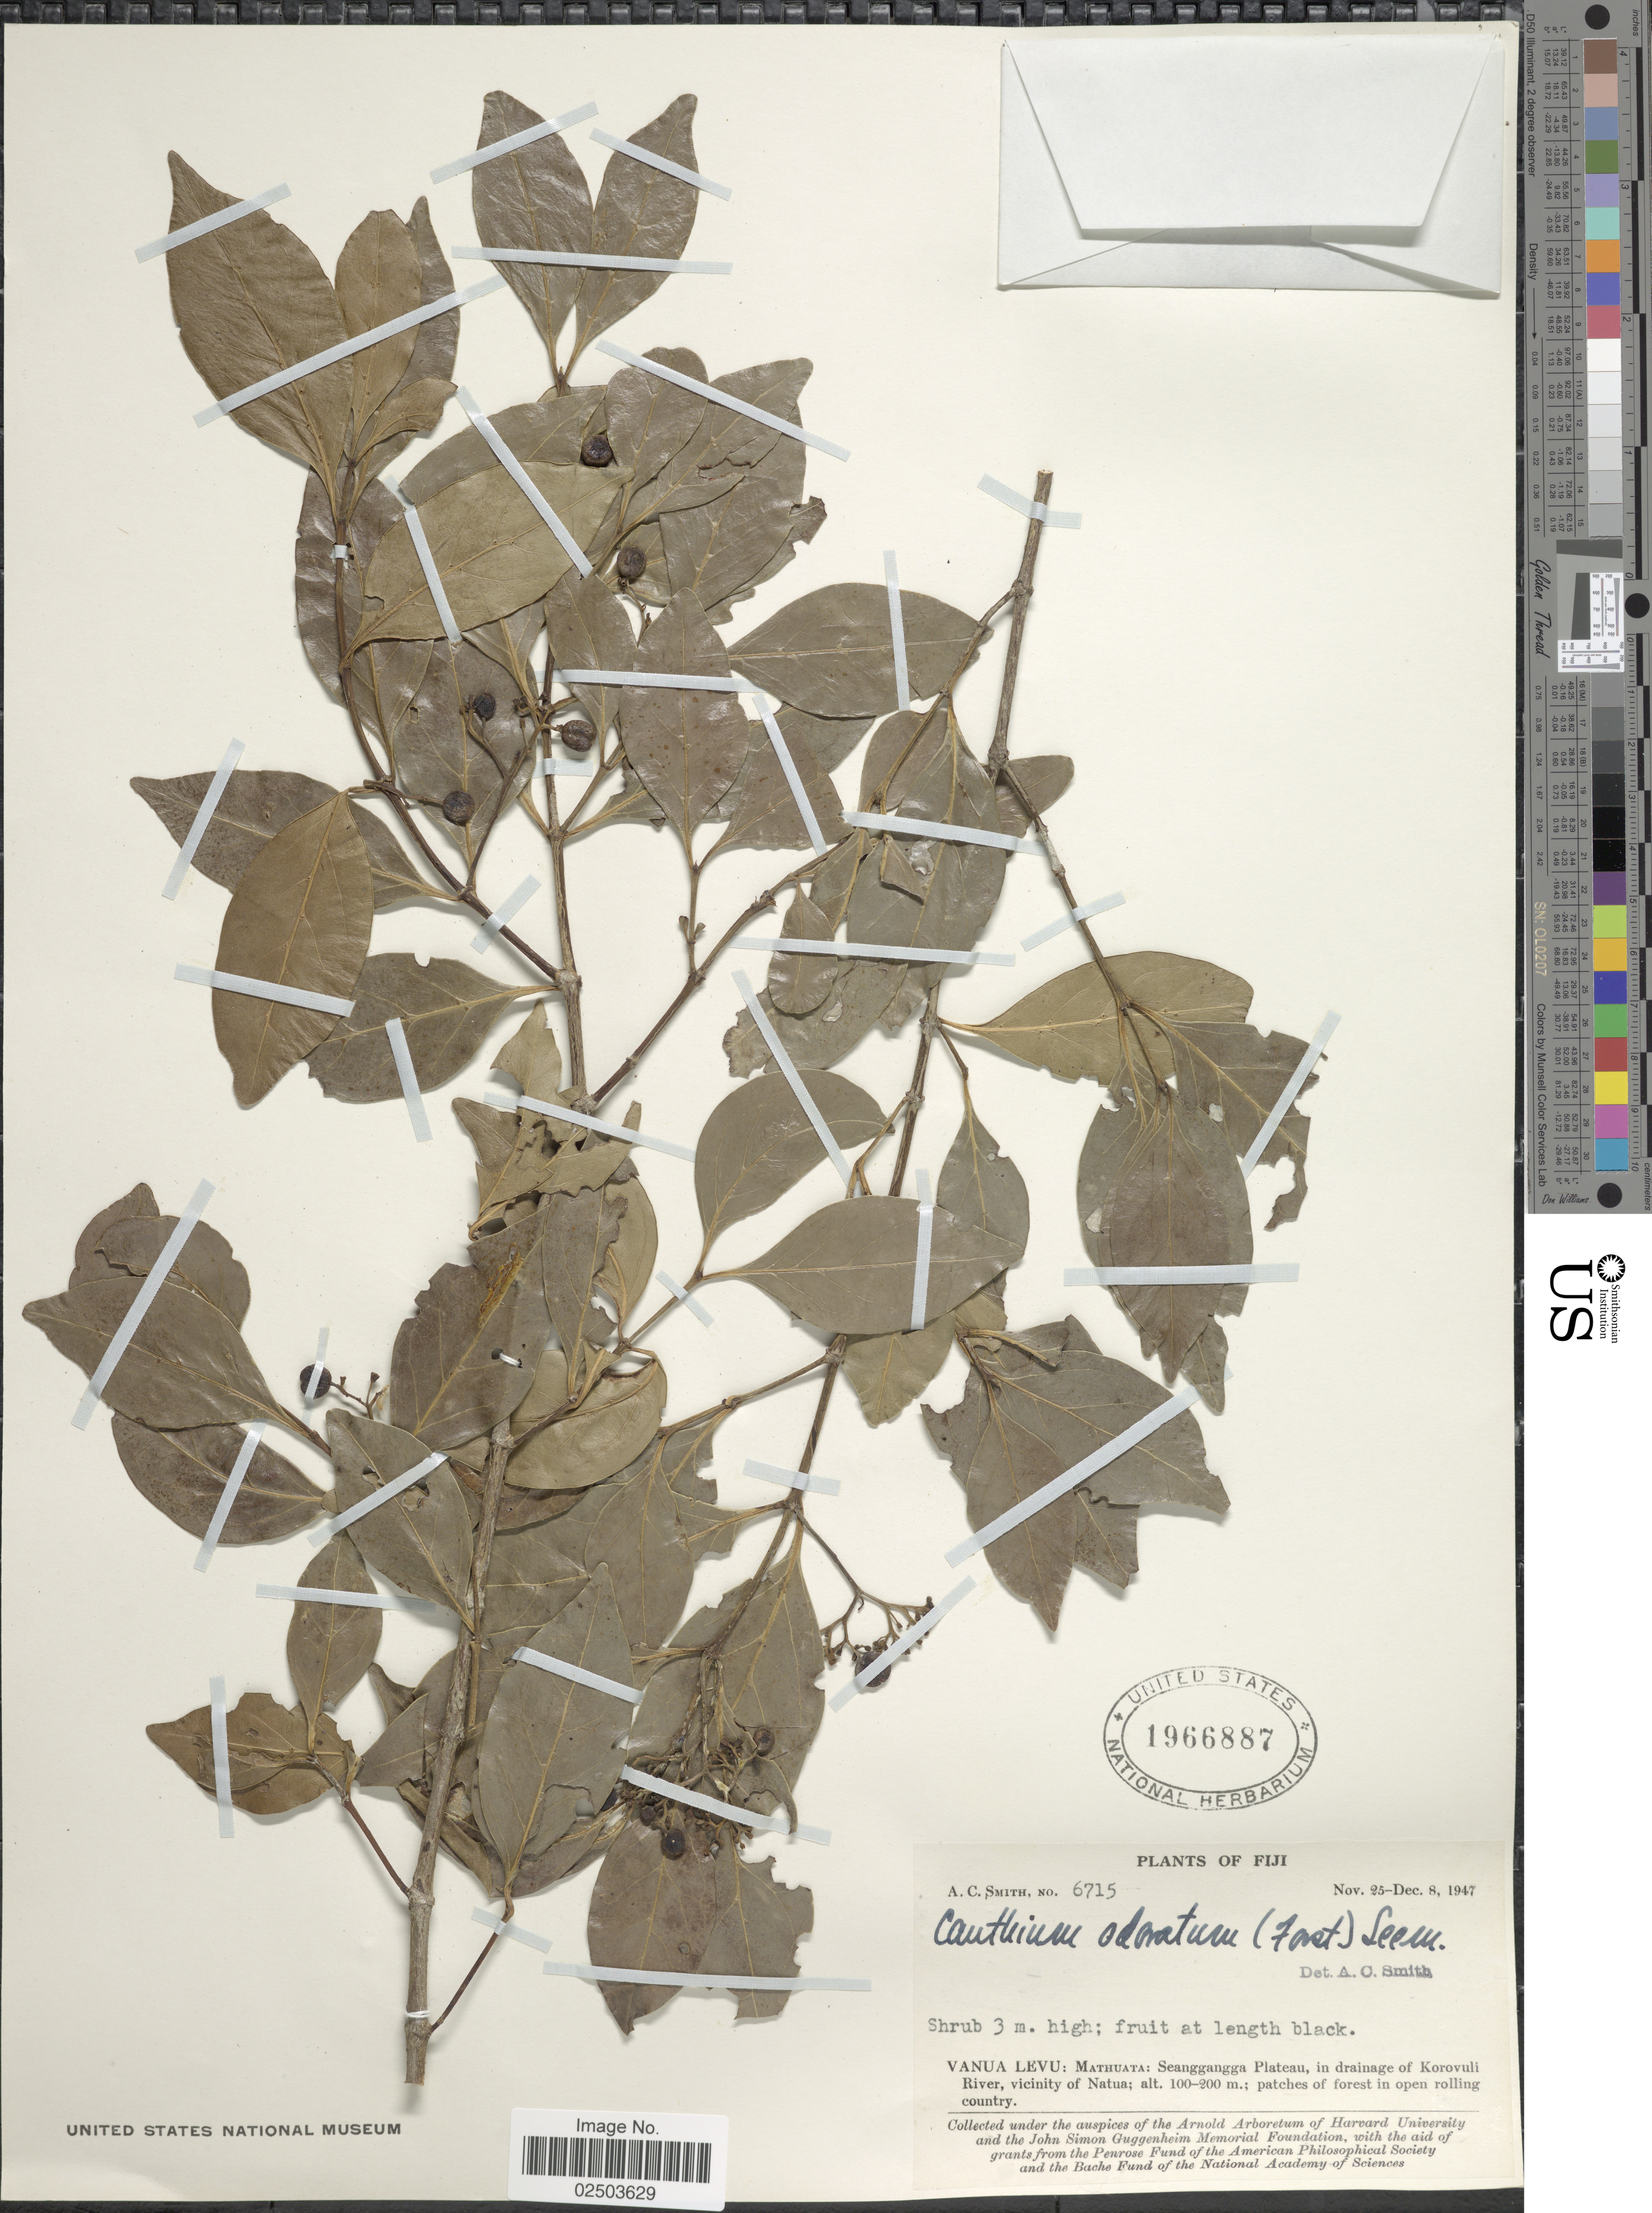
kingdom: Plantae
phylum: Tracheophyta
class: Magnoliopsida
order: Gentianales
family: Rubiaceae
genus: Psydrax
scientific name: Psydrax odorata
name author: (G. Forst.) A.C. Sm. & S.P. Darwin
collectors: A. C. Smith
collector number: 6715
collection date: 1947-11-25/1947-12-08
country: Fiji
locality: Vanua Levu: Mathuata: Seanggangga Plateau, in drainage of Korovuli River, vicinity of Natua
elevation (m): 100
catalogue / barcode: US 1966887